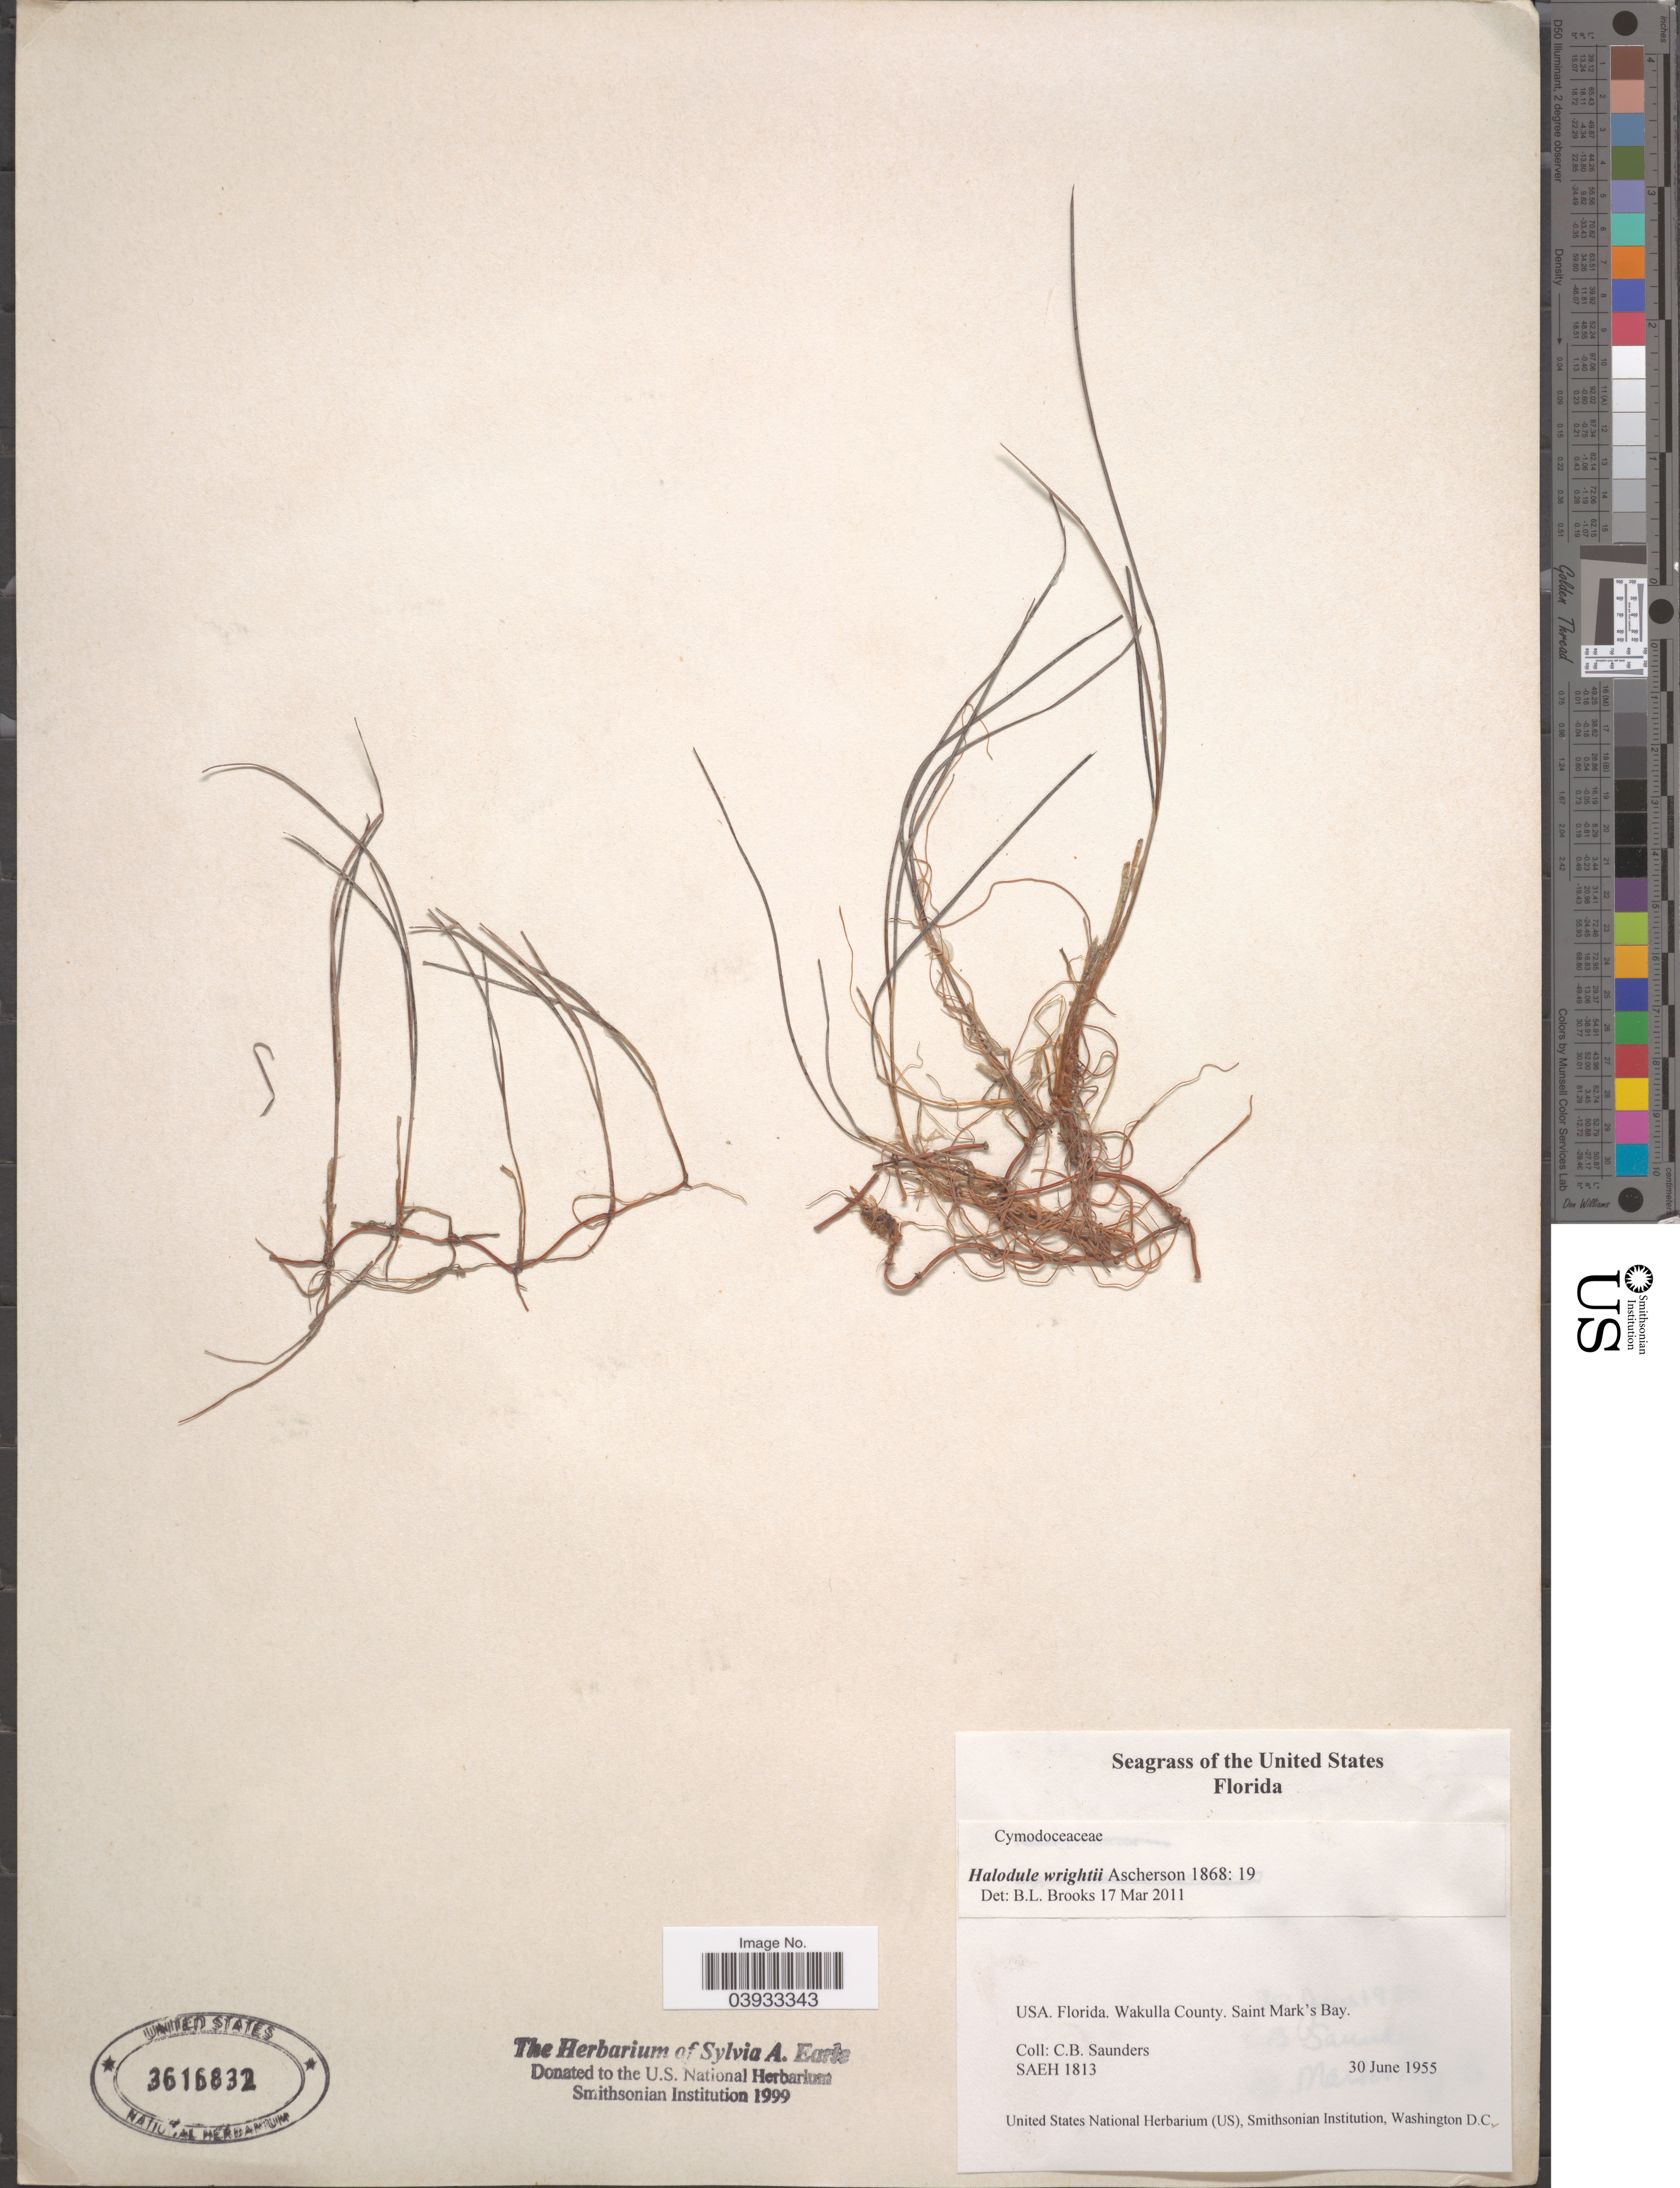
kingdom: Plantae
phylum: Tracheophyta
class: Liliopsida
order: Alismatales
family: Cymodoceaceae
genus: Halodule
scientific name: Halodule wrightii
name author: Asch.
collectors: C. Saunders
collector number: SAEH1813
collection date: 1955-06-30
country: United States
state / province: Florida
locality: Wakulla County. Saint Mark's Bay.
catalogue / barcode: US 3616832